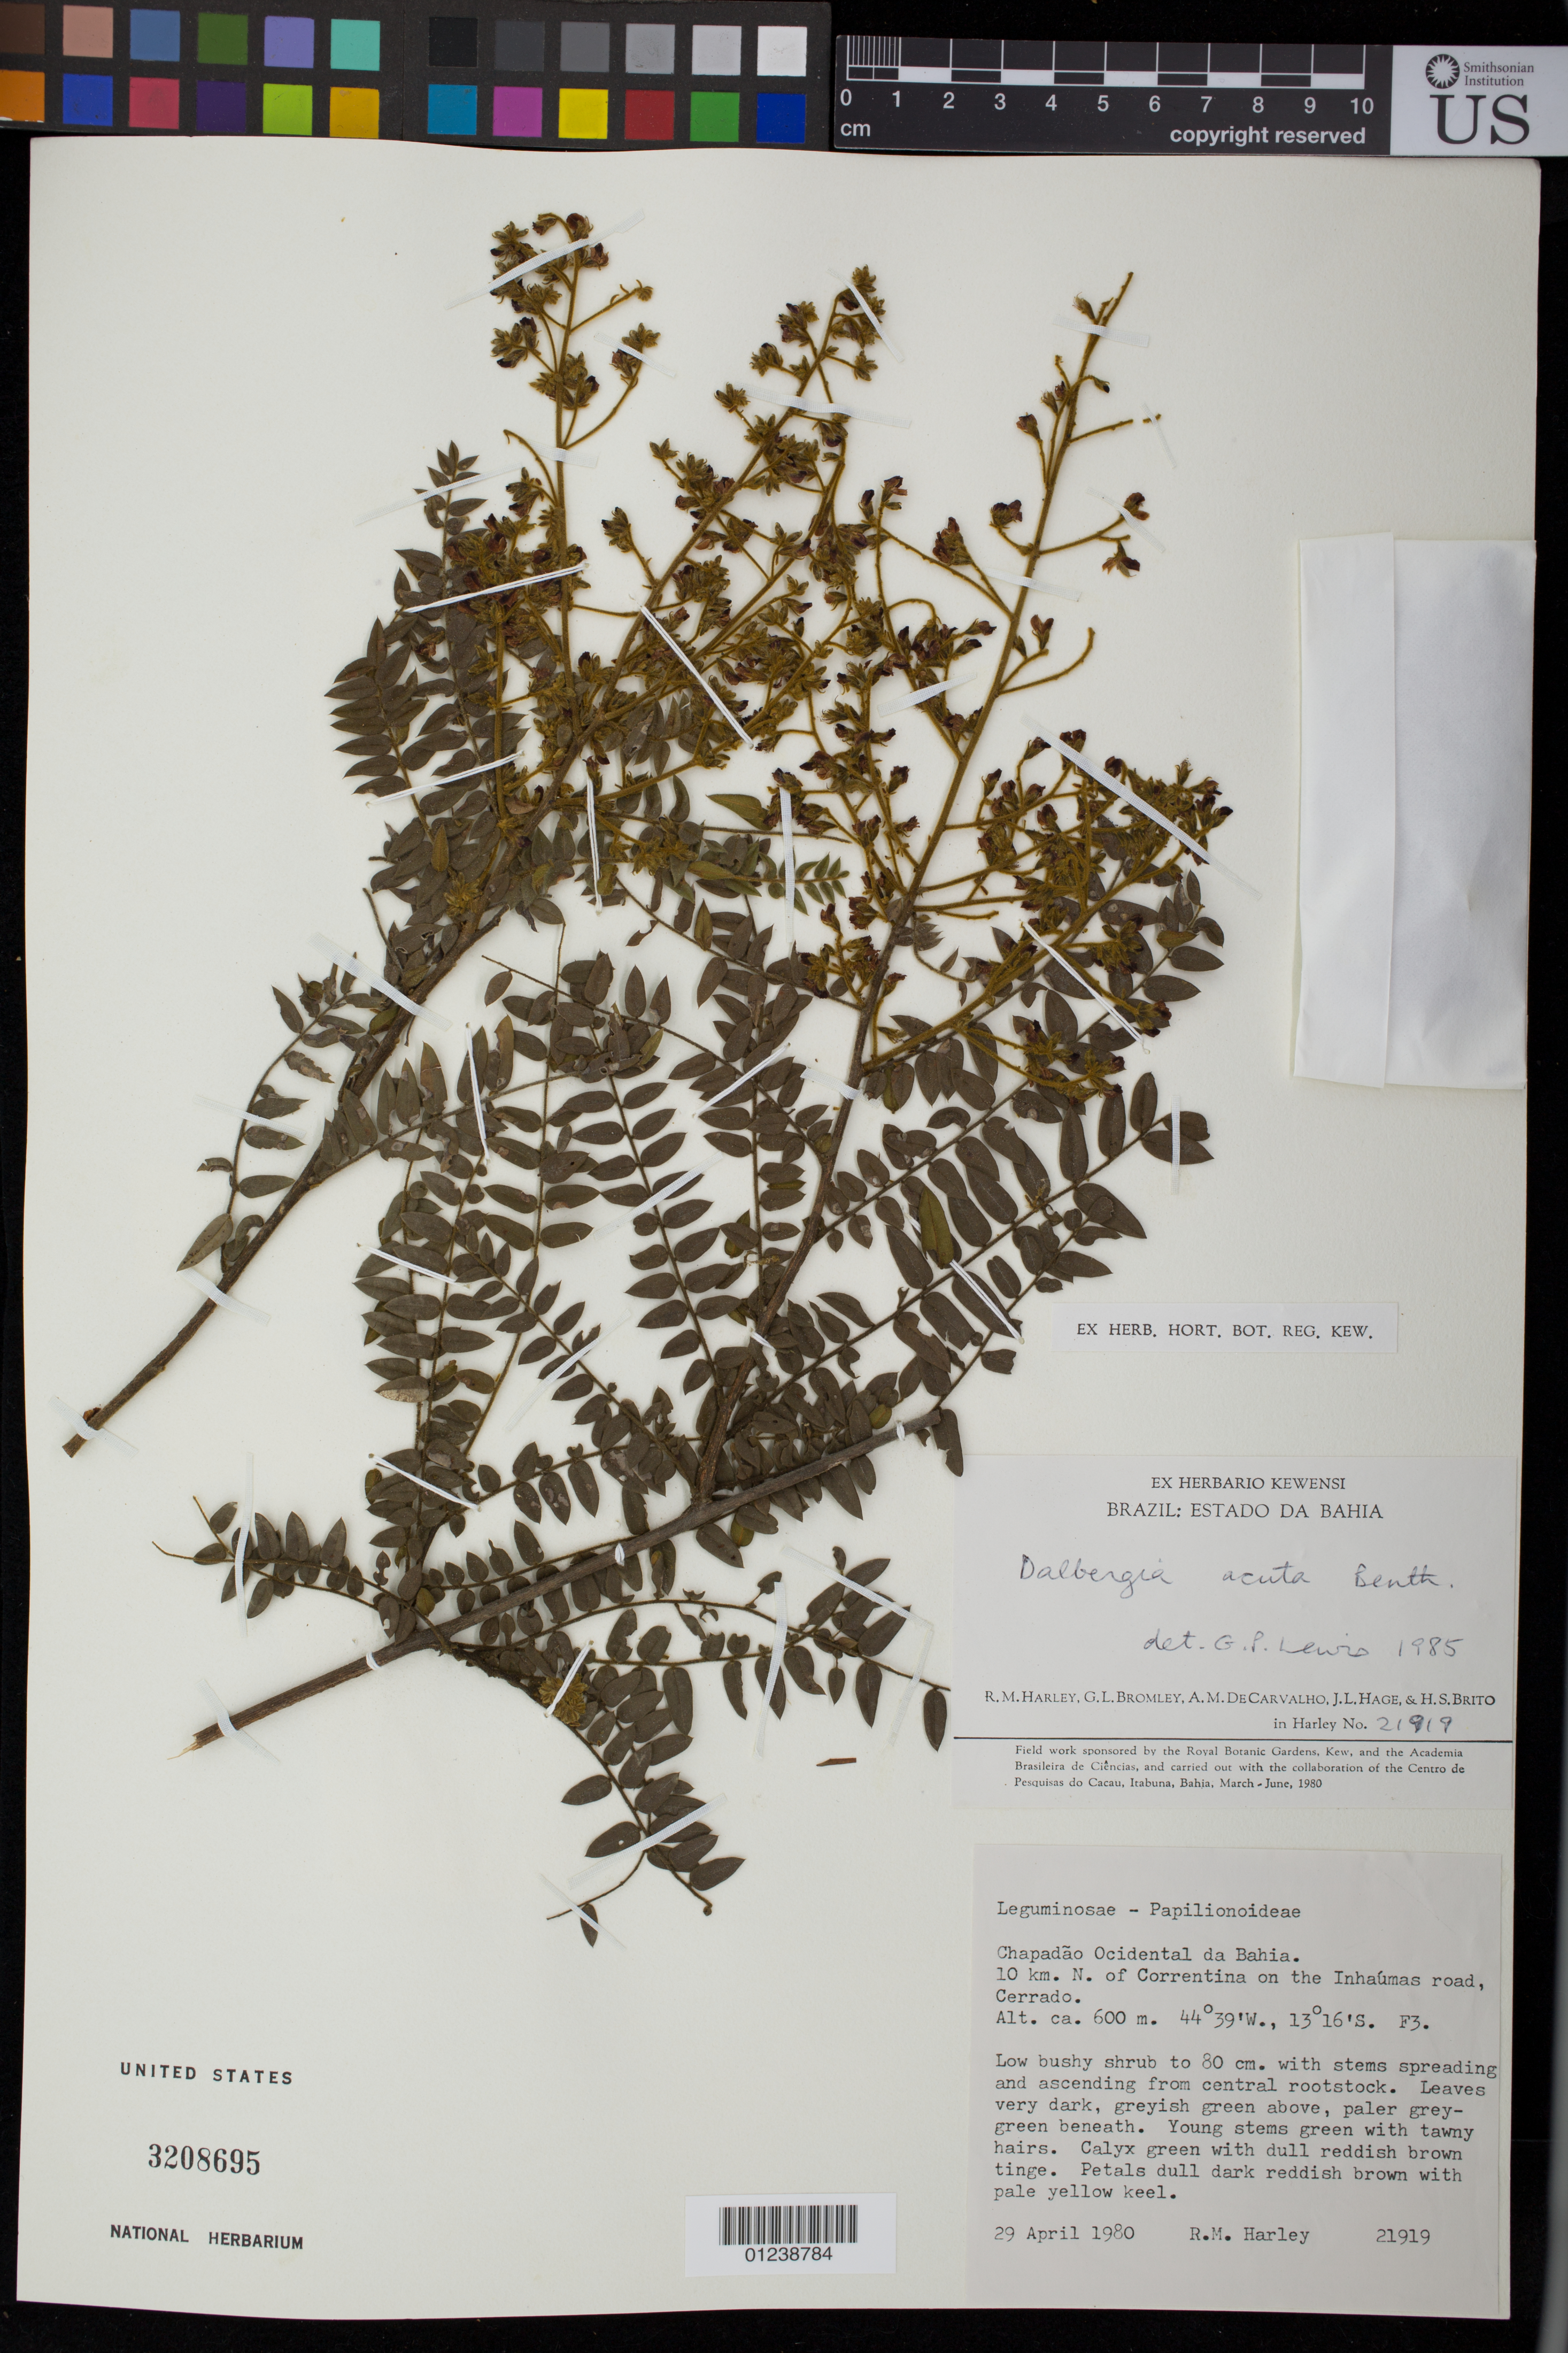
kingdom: Plantae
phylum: Tracheophyta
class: Magnoliopsida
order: Fabales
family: Fabaceae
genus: Dalbergia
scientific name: Dalbergia acuta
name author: Benth.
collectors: R. M. Harley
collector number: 21919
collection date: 1980-04-29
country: Brazil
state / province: Bahia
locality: Chapadao Ocidental da Bahia. 10 km, N. of Correntina on the Inhaumas road, Cerrado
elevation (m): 600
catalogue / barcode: US 3208695